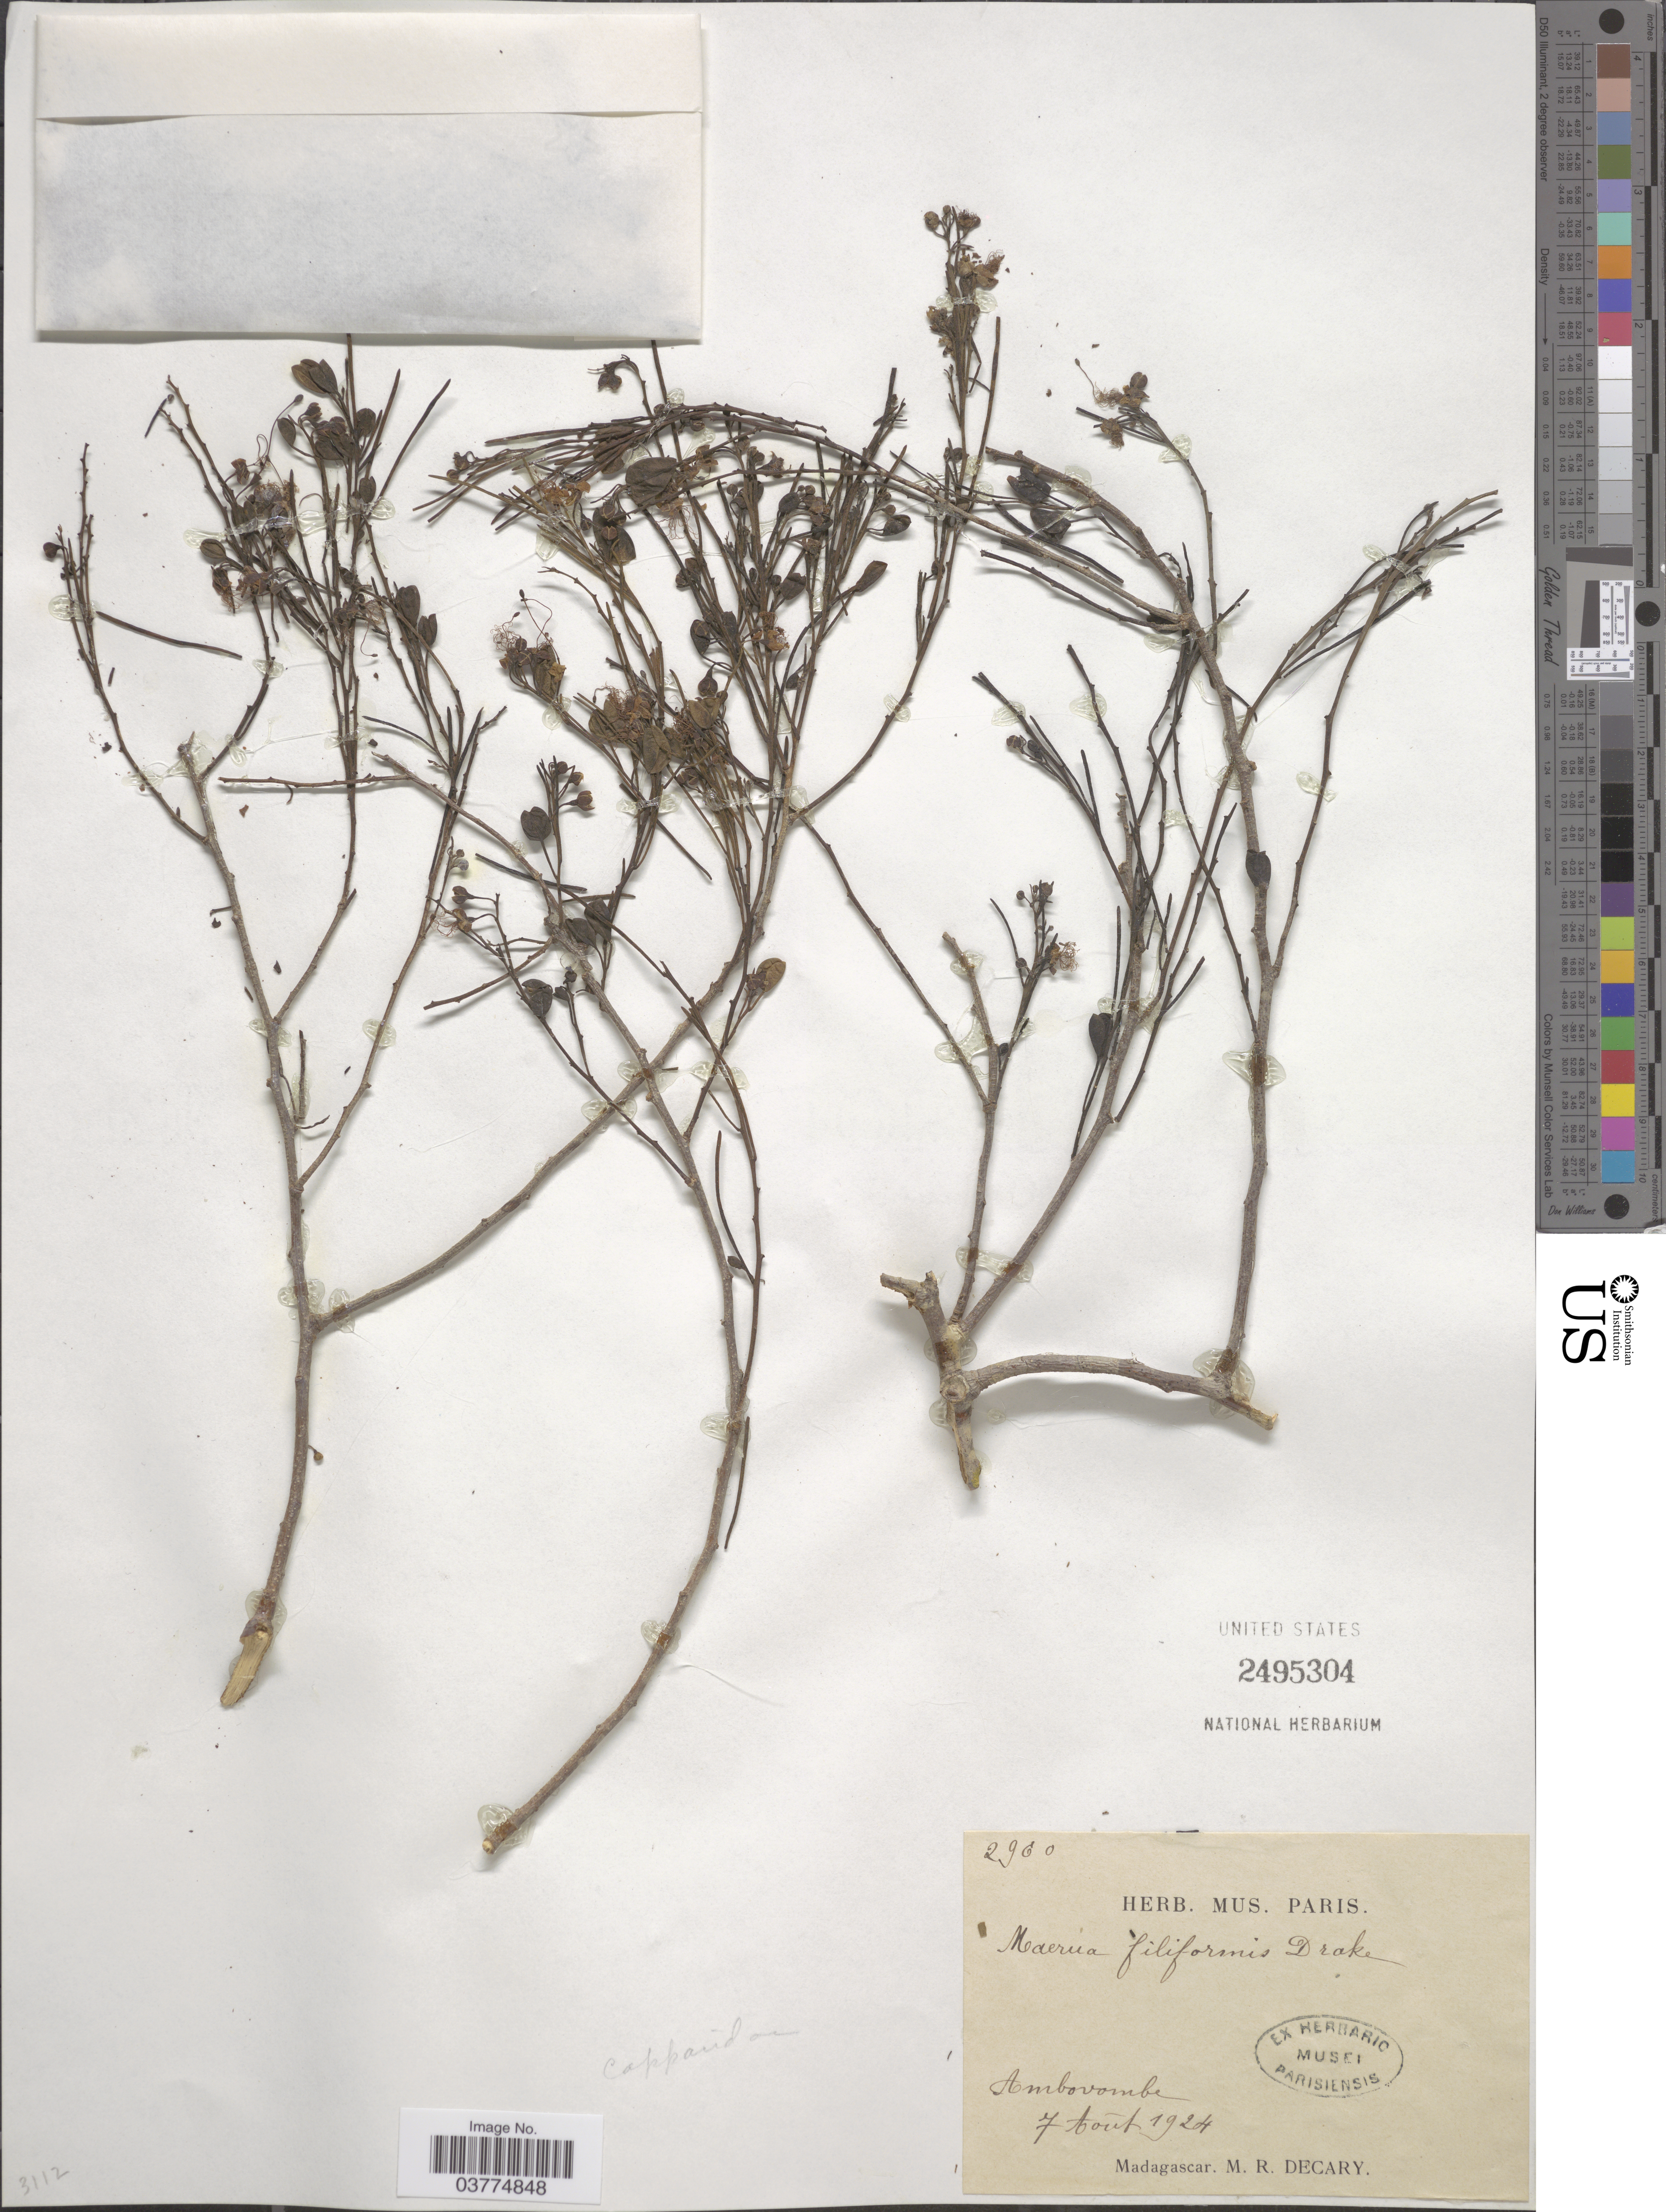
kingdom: Plantae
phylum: Tracheophyta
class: Magnoliopsida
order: Brassicales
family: Capparaceae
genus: Maerua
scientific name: Maerua filiformis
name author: Drake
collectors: R. Decary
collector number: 2960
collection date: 1924-08-07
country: Madagascar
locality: Ambovombe.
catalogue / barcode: US 2495304